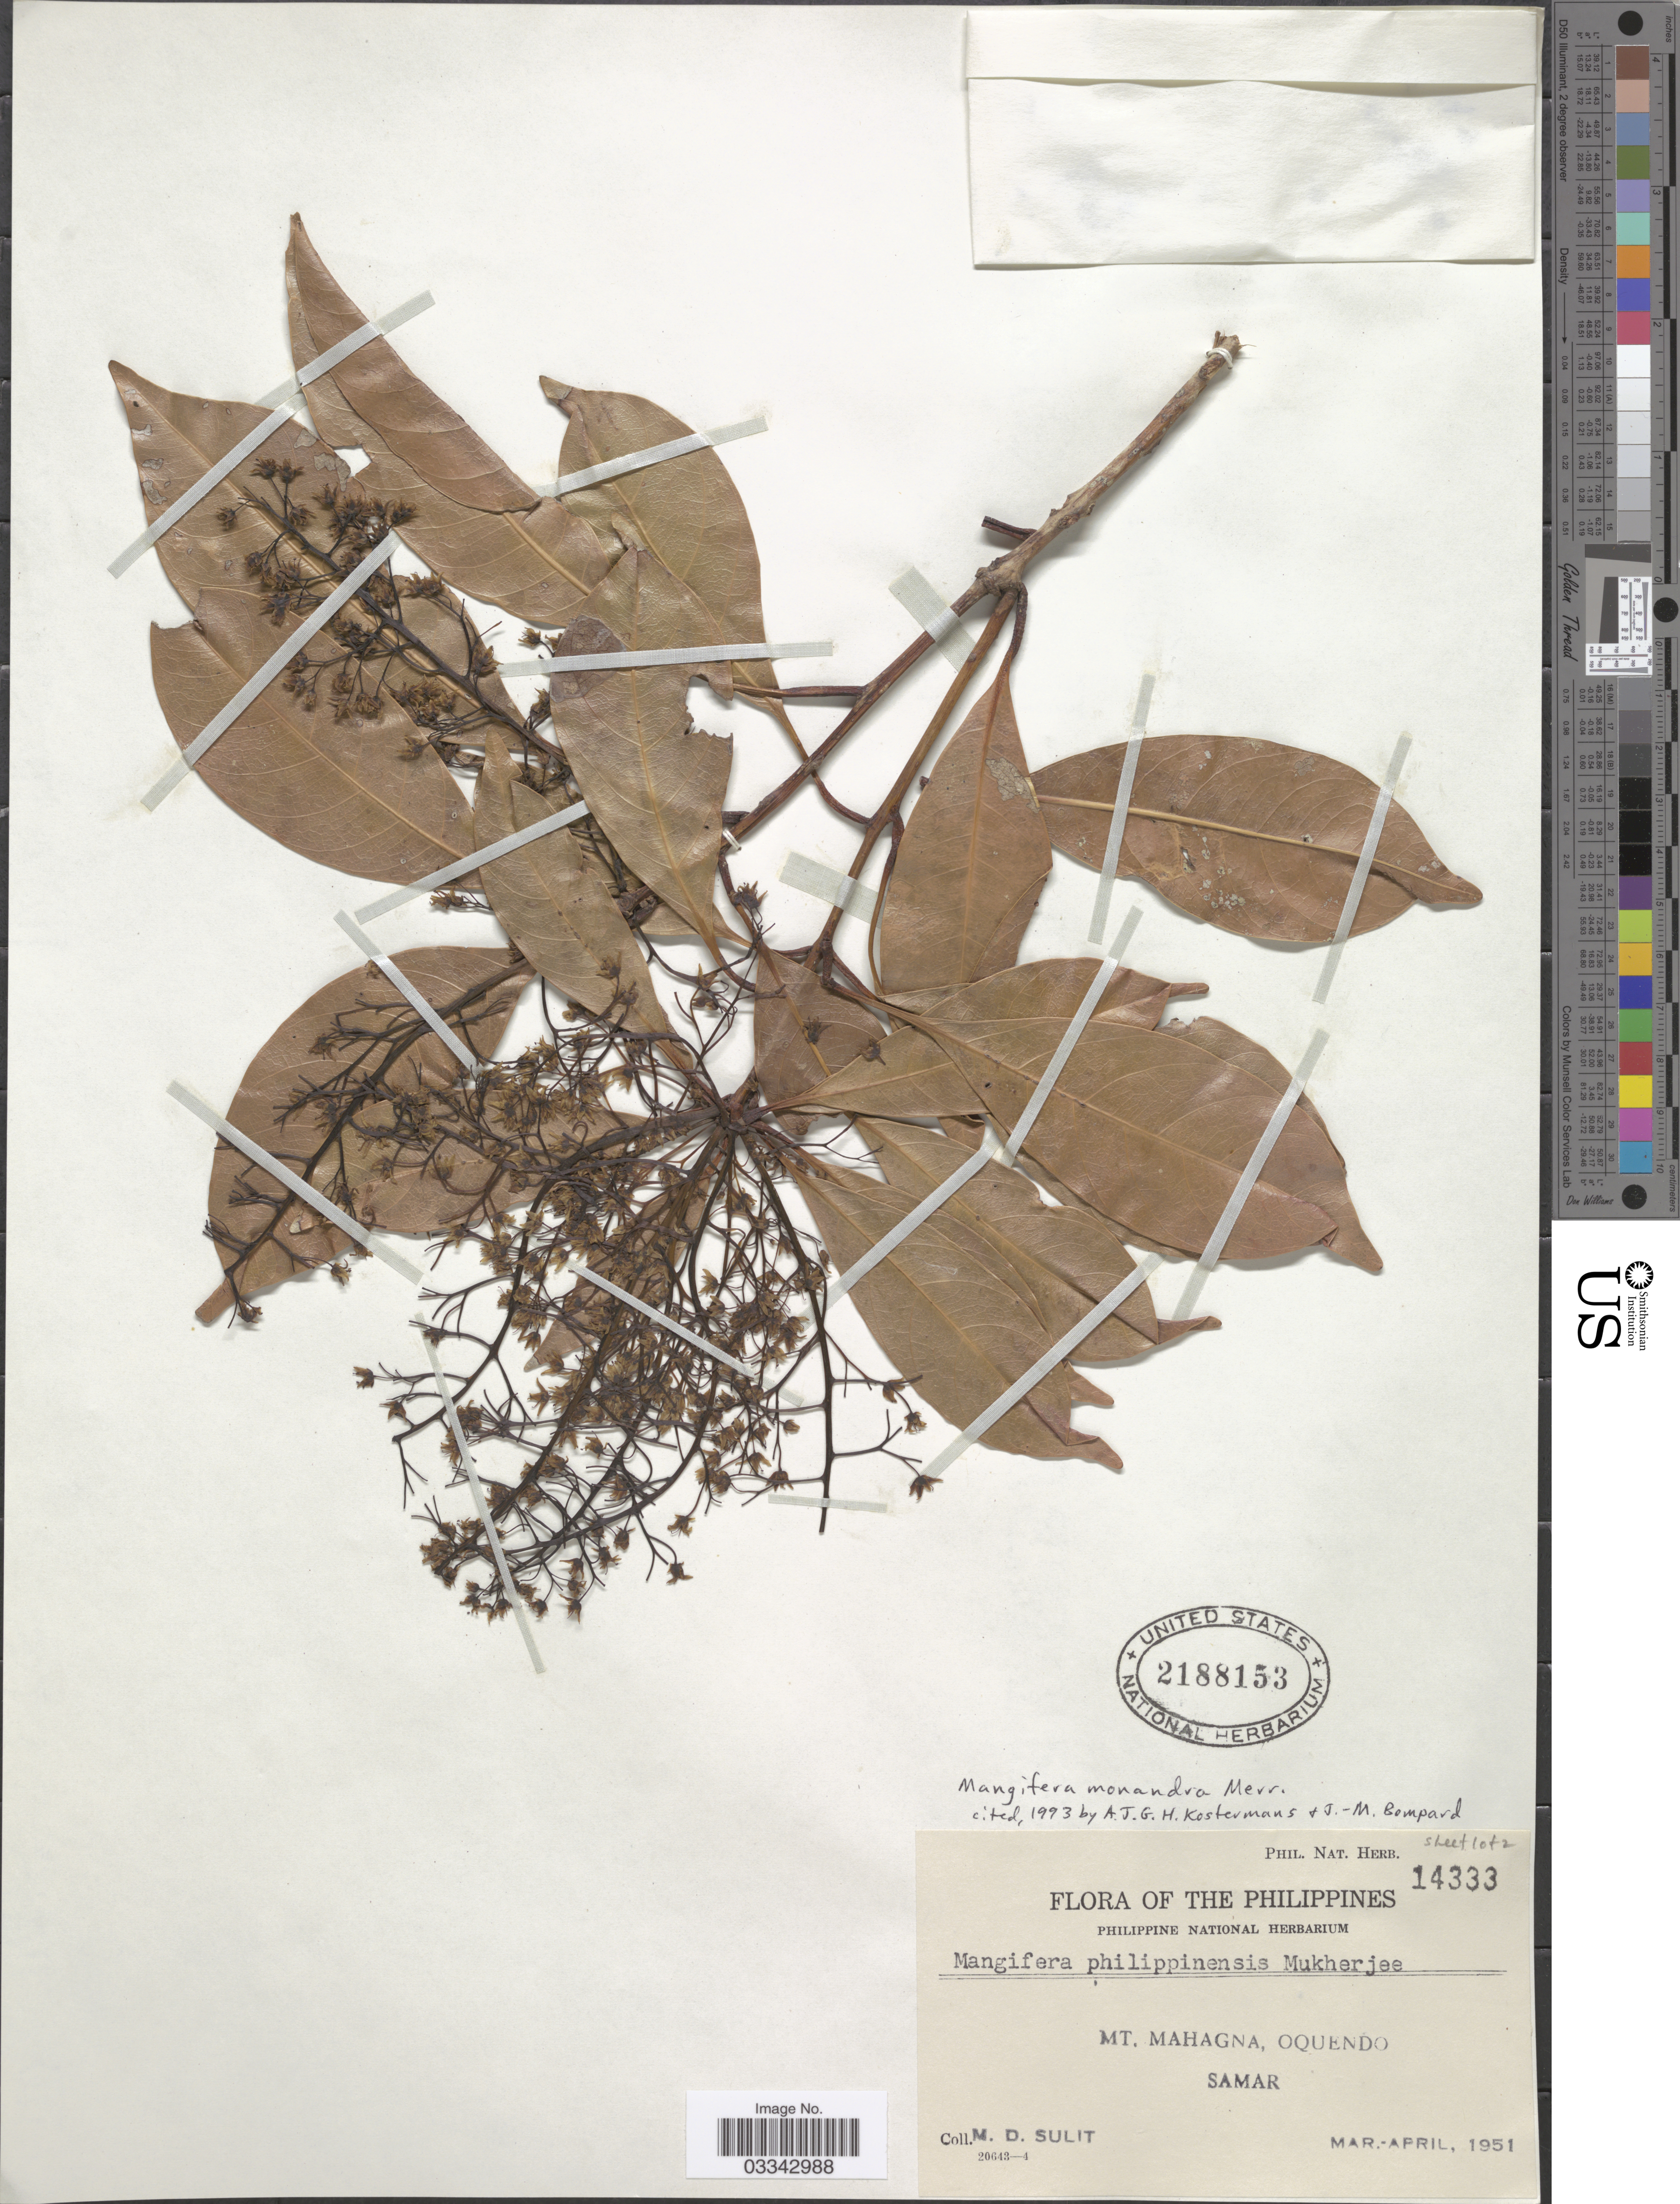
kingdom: Plantae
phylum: Tracheophyta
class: Magnoliopsida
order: Sapindales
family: Anacardiaceae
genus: Mangifera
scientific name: Mangifera monandra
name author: Merr.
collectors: M. Sulit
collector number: Phil. Nat. Herb. 14333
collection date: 1951-03/1951-04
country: Philippines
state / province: Eastern Visayas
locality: Mt. Mahagna, Oquendo. Samar.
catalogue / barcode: US 2188153